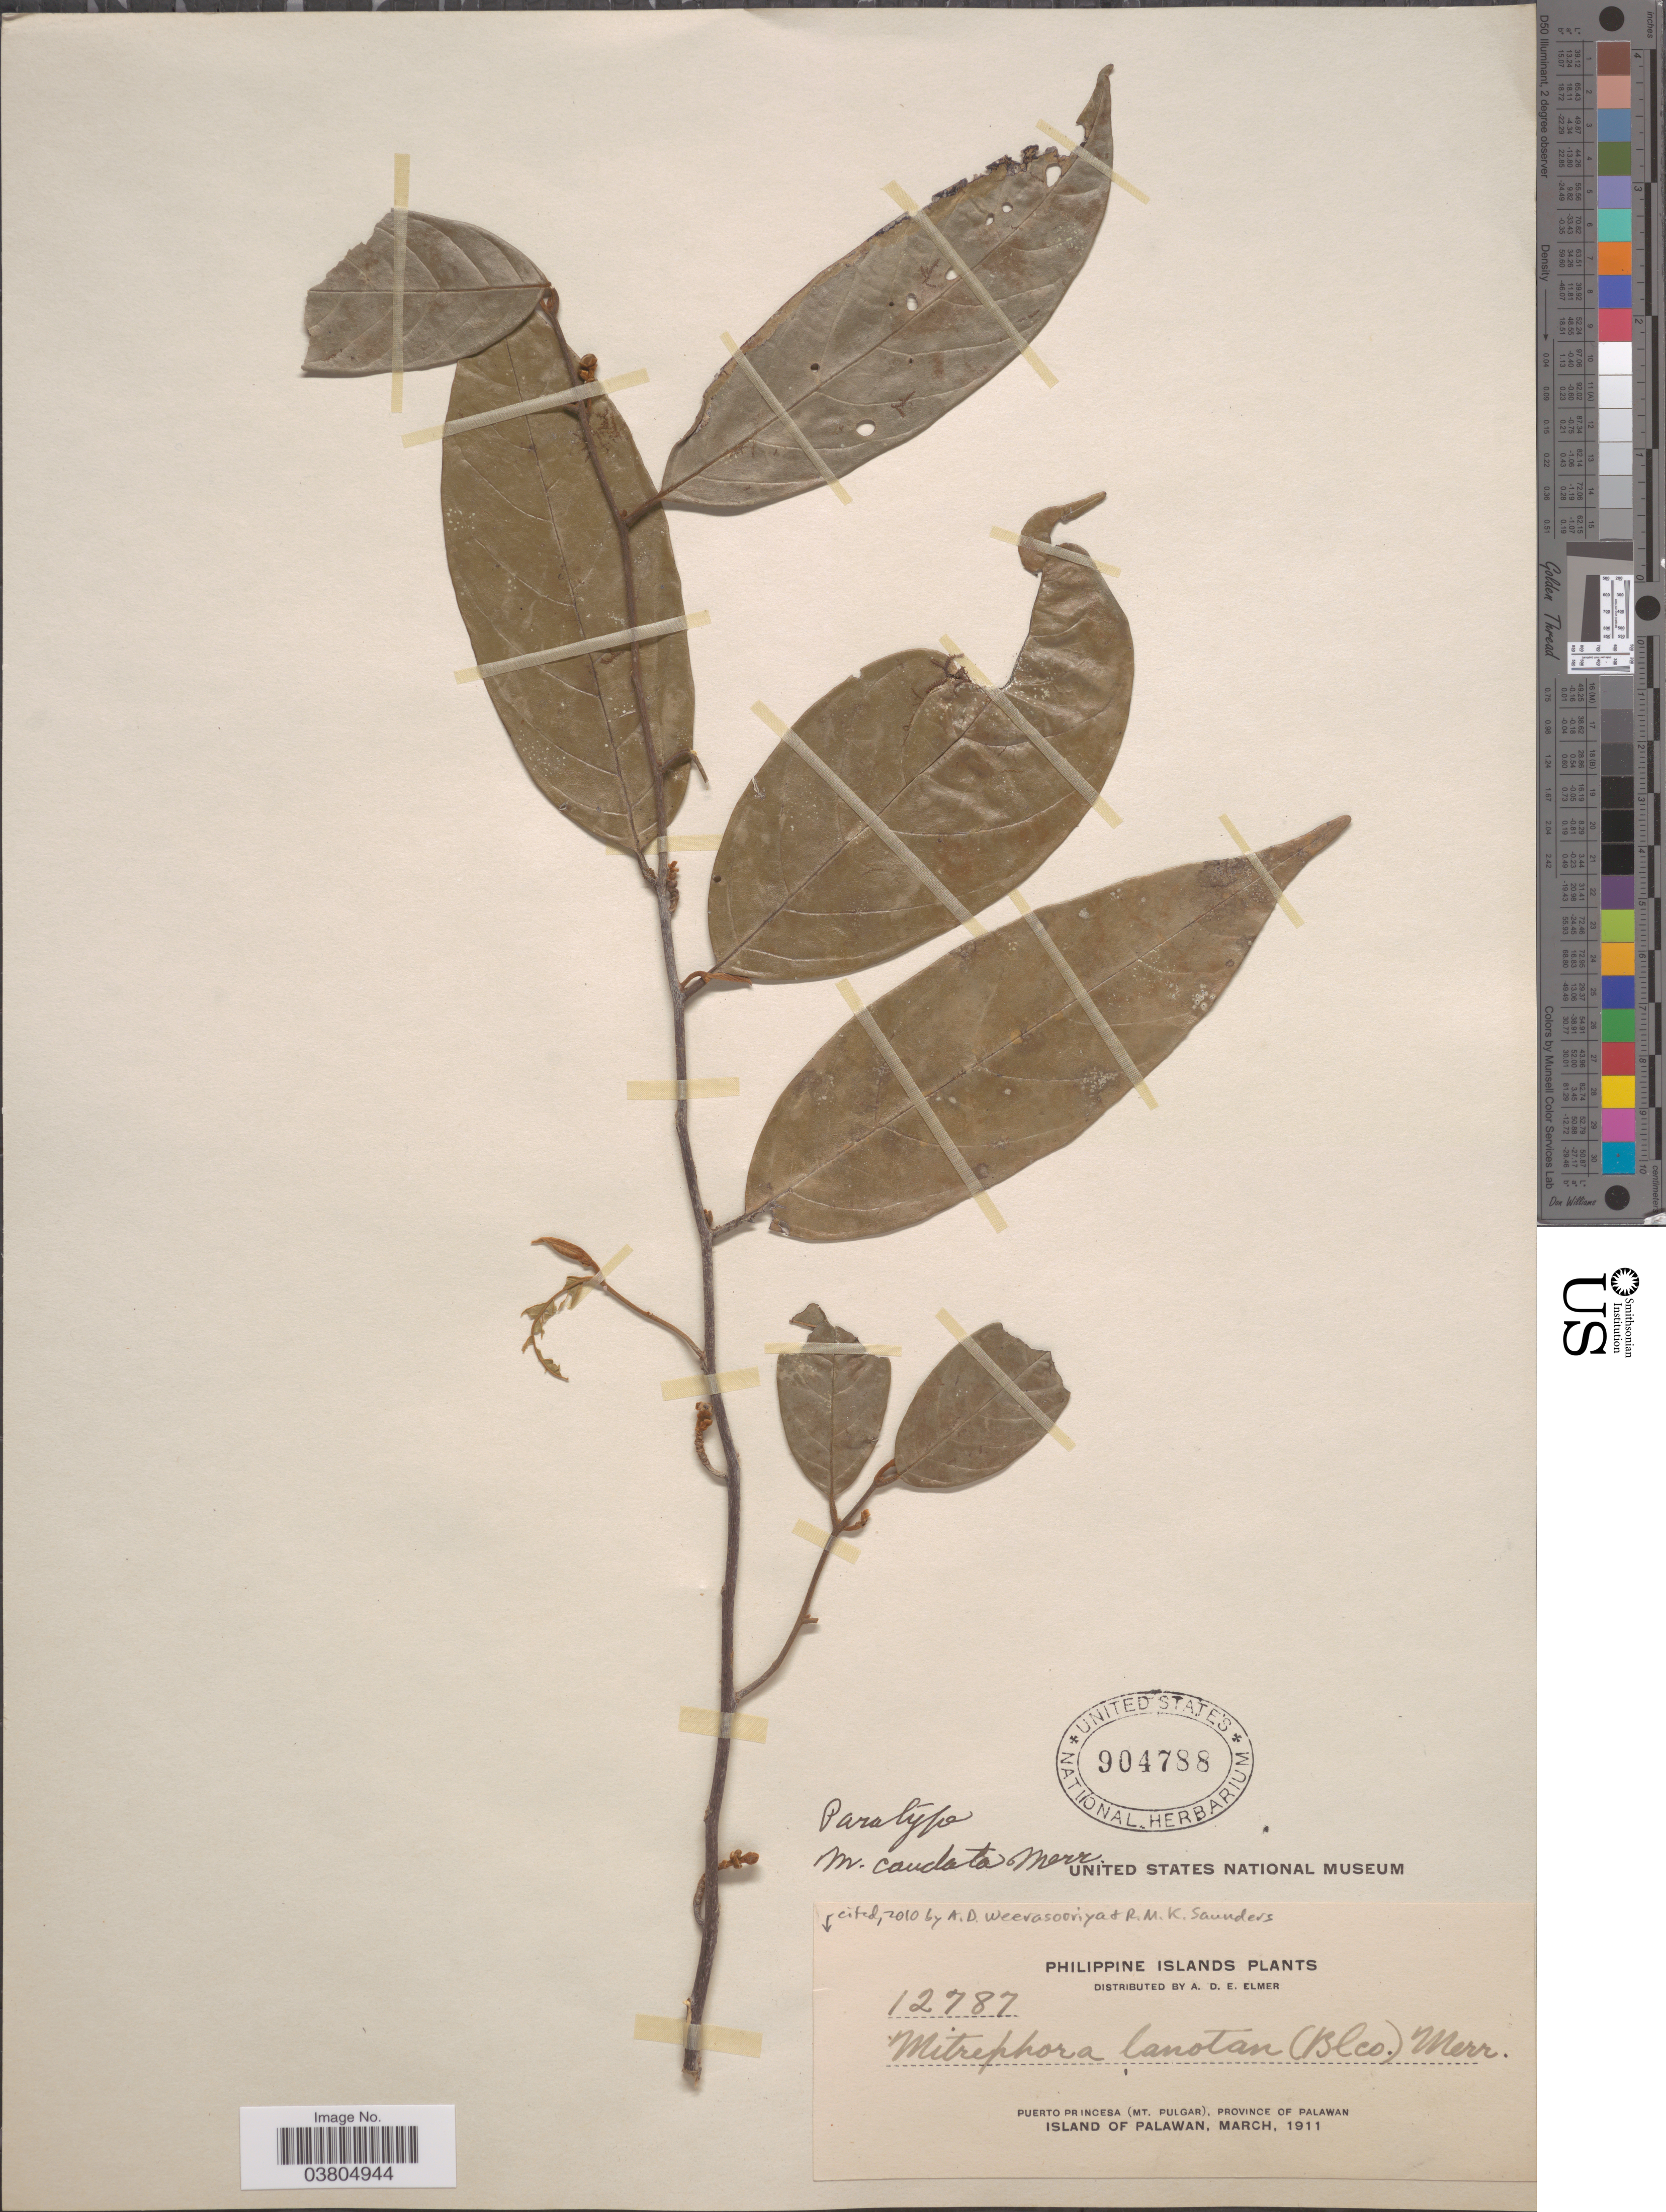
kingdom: Plantae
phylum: Tracheophyta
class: Magnoliopsida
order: Magnoliales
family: Annonaceae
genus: Mitrephora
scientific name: Mitrephora lanotan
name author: (Blanco) Merr.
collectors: A. D. E. Elmer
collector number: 12787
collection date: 1911-03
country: Philippines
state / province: Mimaropa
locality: Philippine Islands. Puerto Princesa (Mt. Pulgar), Province of Palawan. Island of Palawan.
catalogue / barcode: US 904788